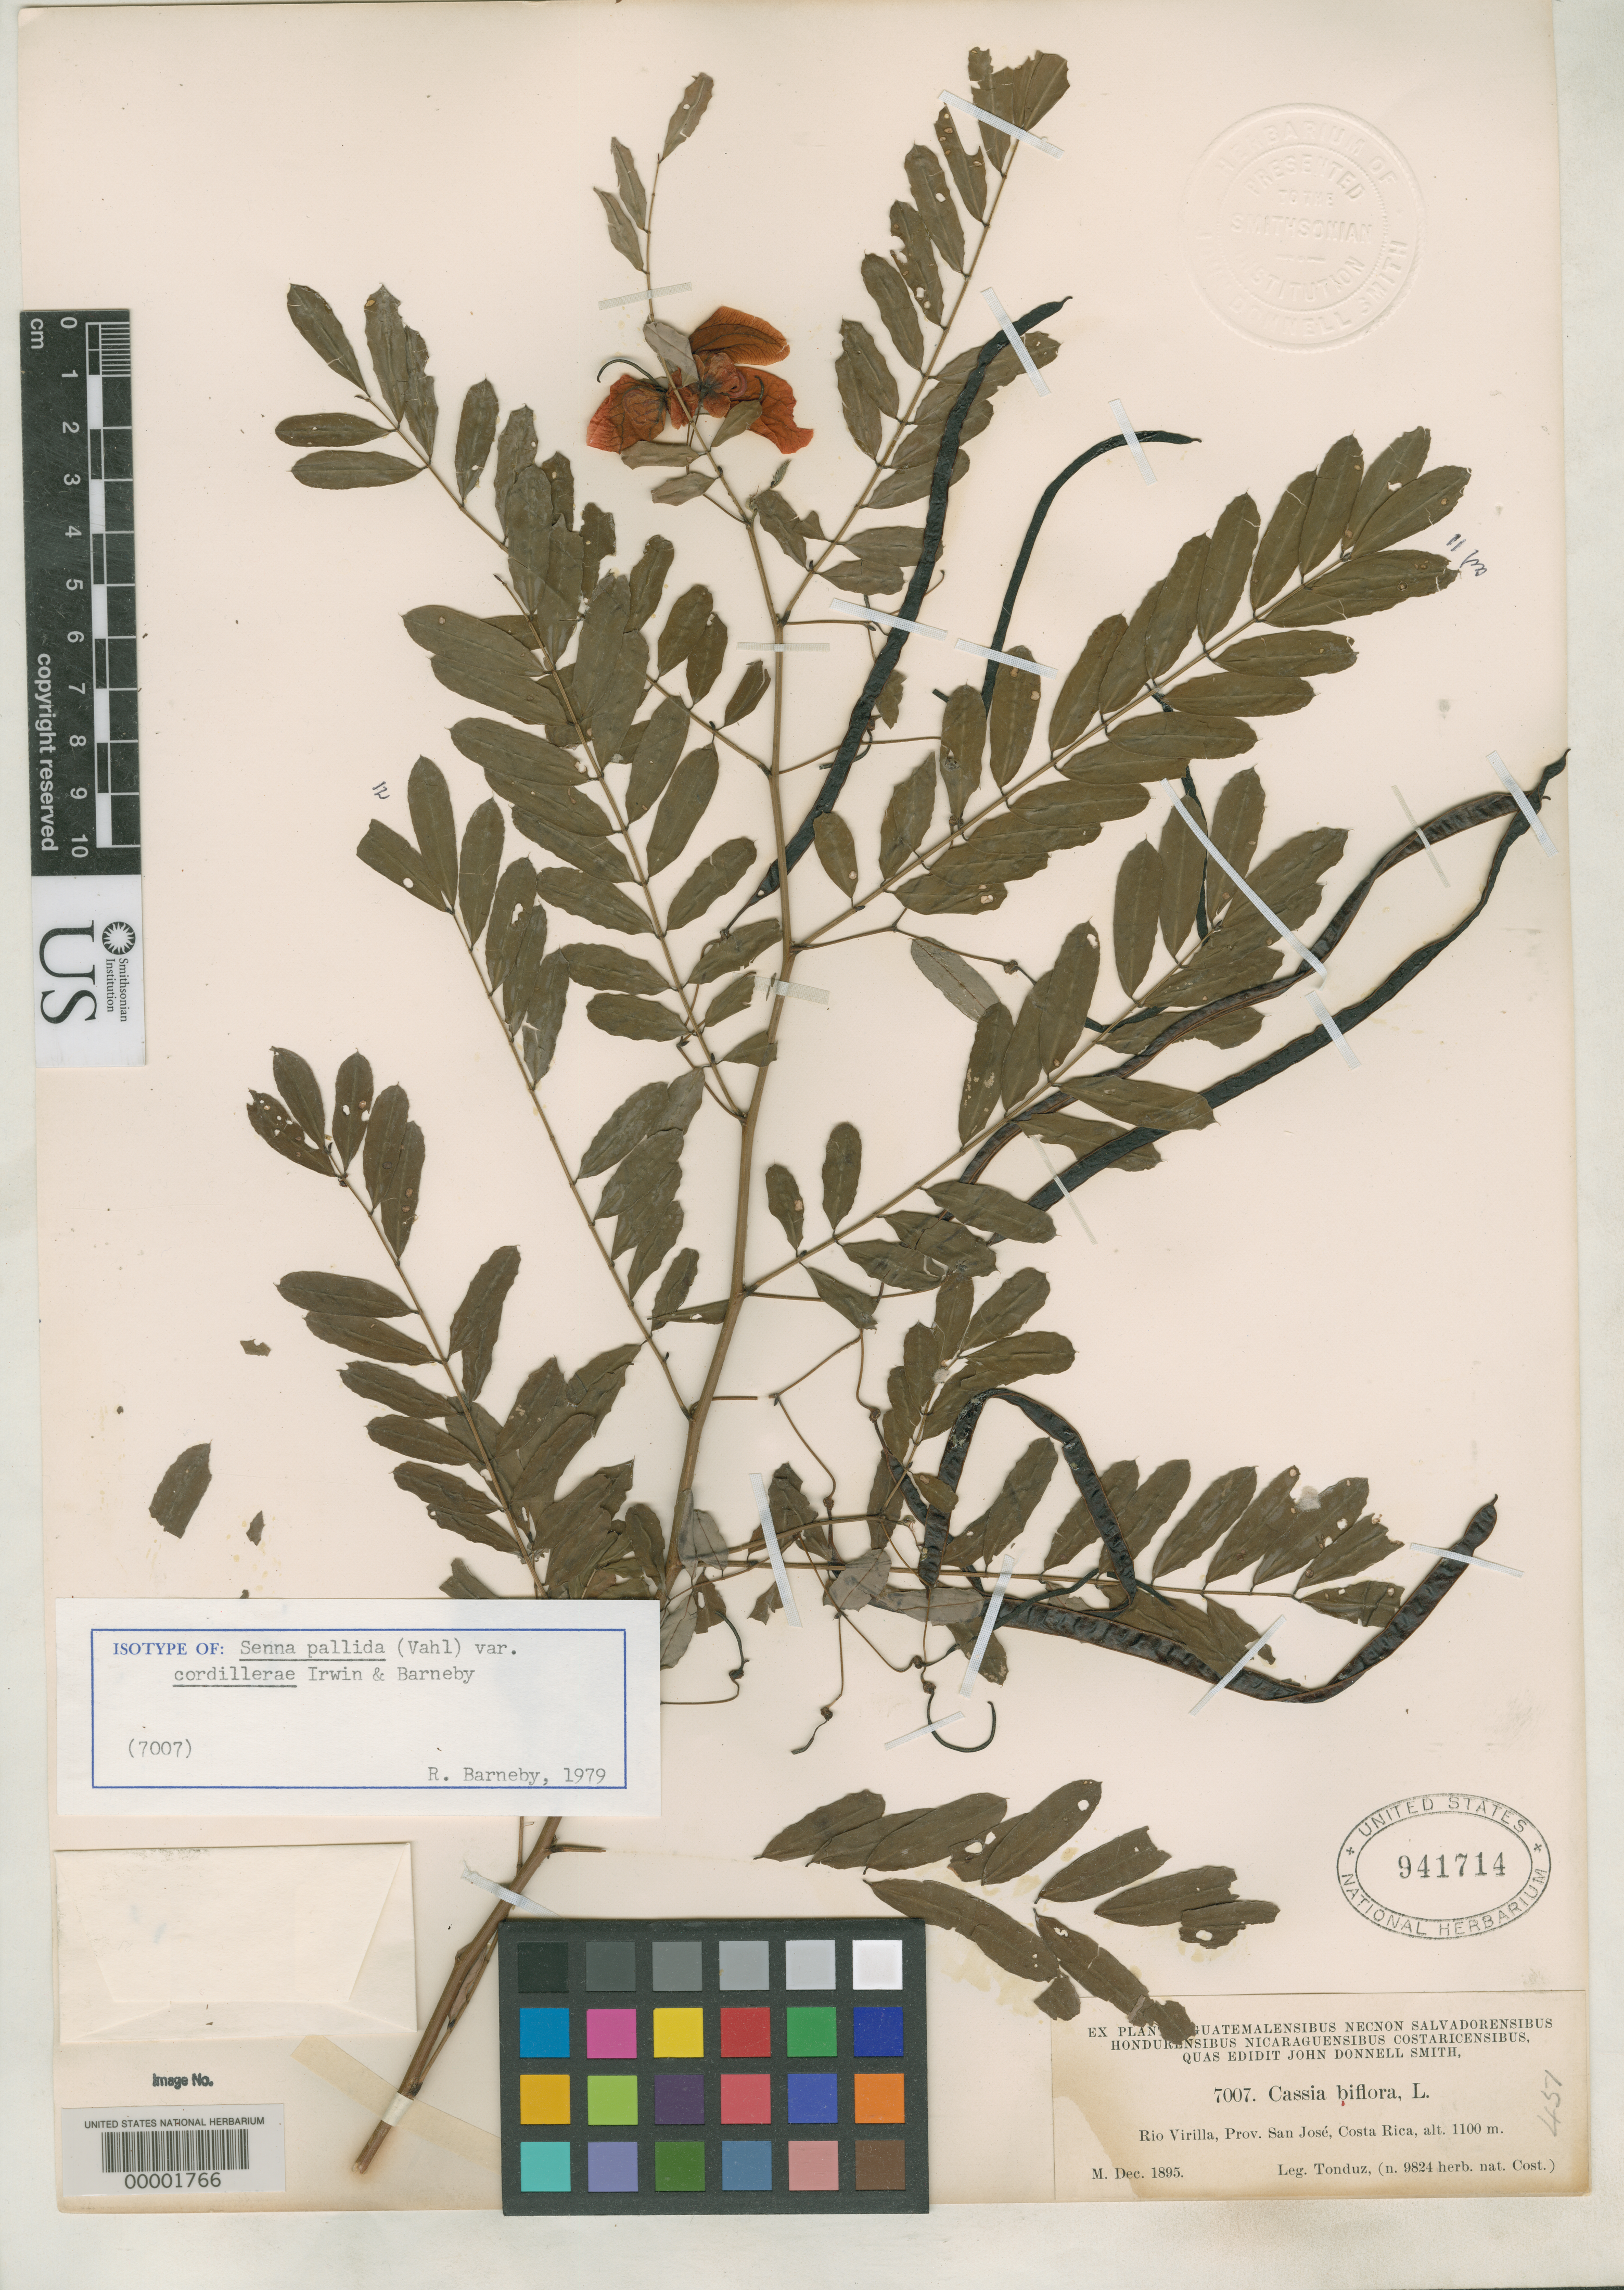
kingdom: Plantae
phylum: Tracheophyta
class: Magnoliopsida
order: Fabales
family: Fabaceae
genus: Senna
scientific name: Senna pallida var. cordillerae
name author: H.S. Irwin & Barneby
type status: Isotype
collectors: A. Tonduz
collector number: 7007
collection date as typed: Dec 1895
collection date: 1895-12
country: Costa Rica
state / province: San José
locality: Rio Virilla.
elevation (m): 1100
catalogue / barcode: US 941714